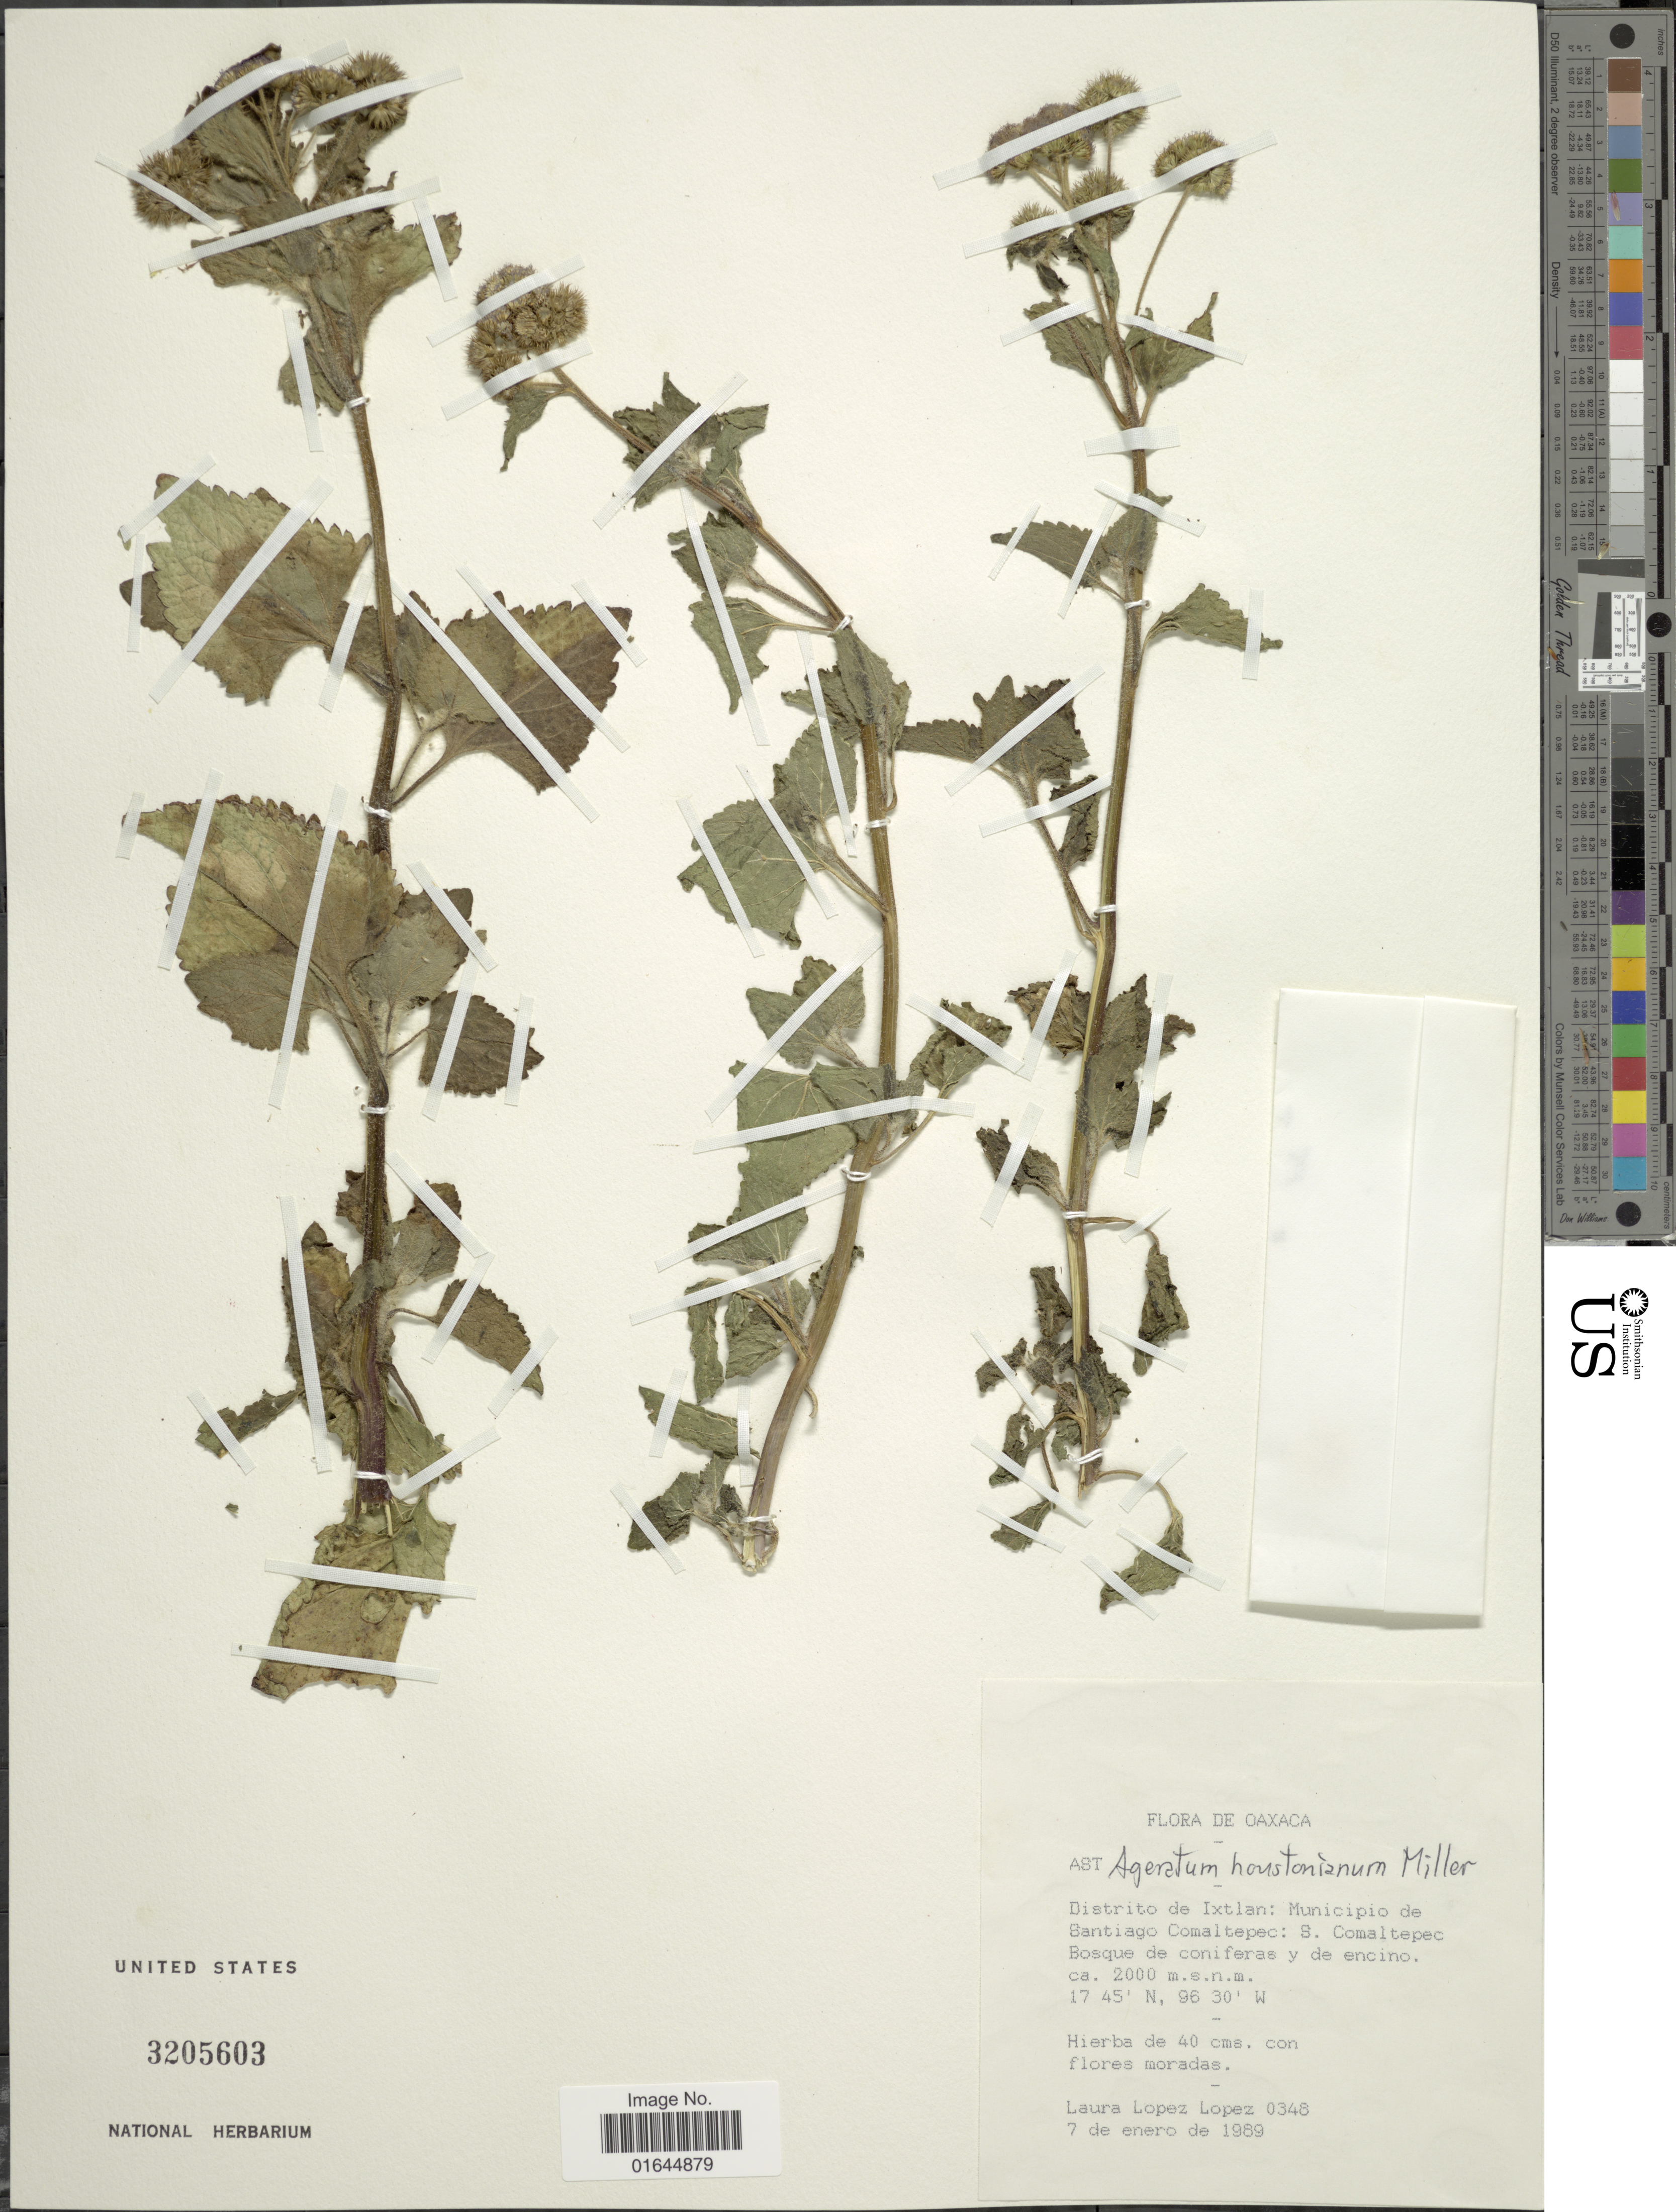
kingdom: Plantae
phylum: Tracheophyta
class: Magnoliopsida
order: Asterales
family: Asteraceae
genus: Ageratum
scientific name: Ageratum houstonianum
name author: Mill.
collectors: L. Lopez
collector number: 0348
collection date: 1989-01-07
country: Mexico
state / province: Oaxaca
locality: Distrito Ixtlan: Municipio de Santiago Comaltepec: S, Comaltepec Bosque de coniferas y de encino.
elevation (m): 2000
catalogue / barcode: US 3205603